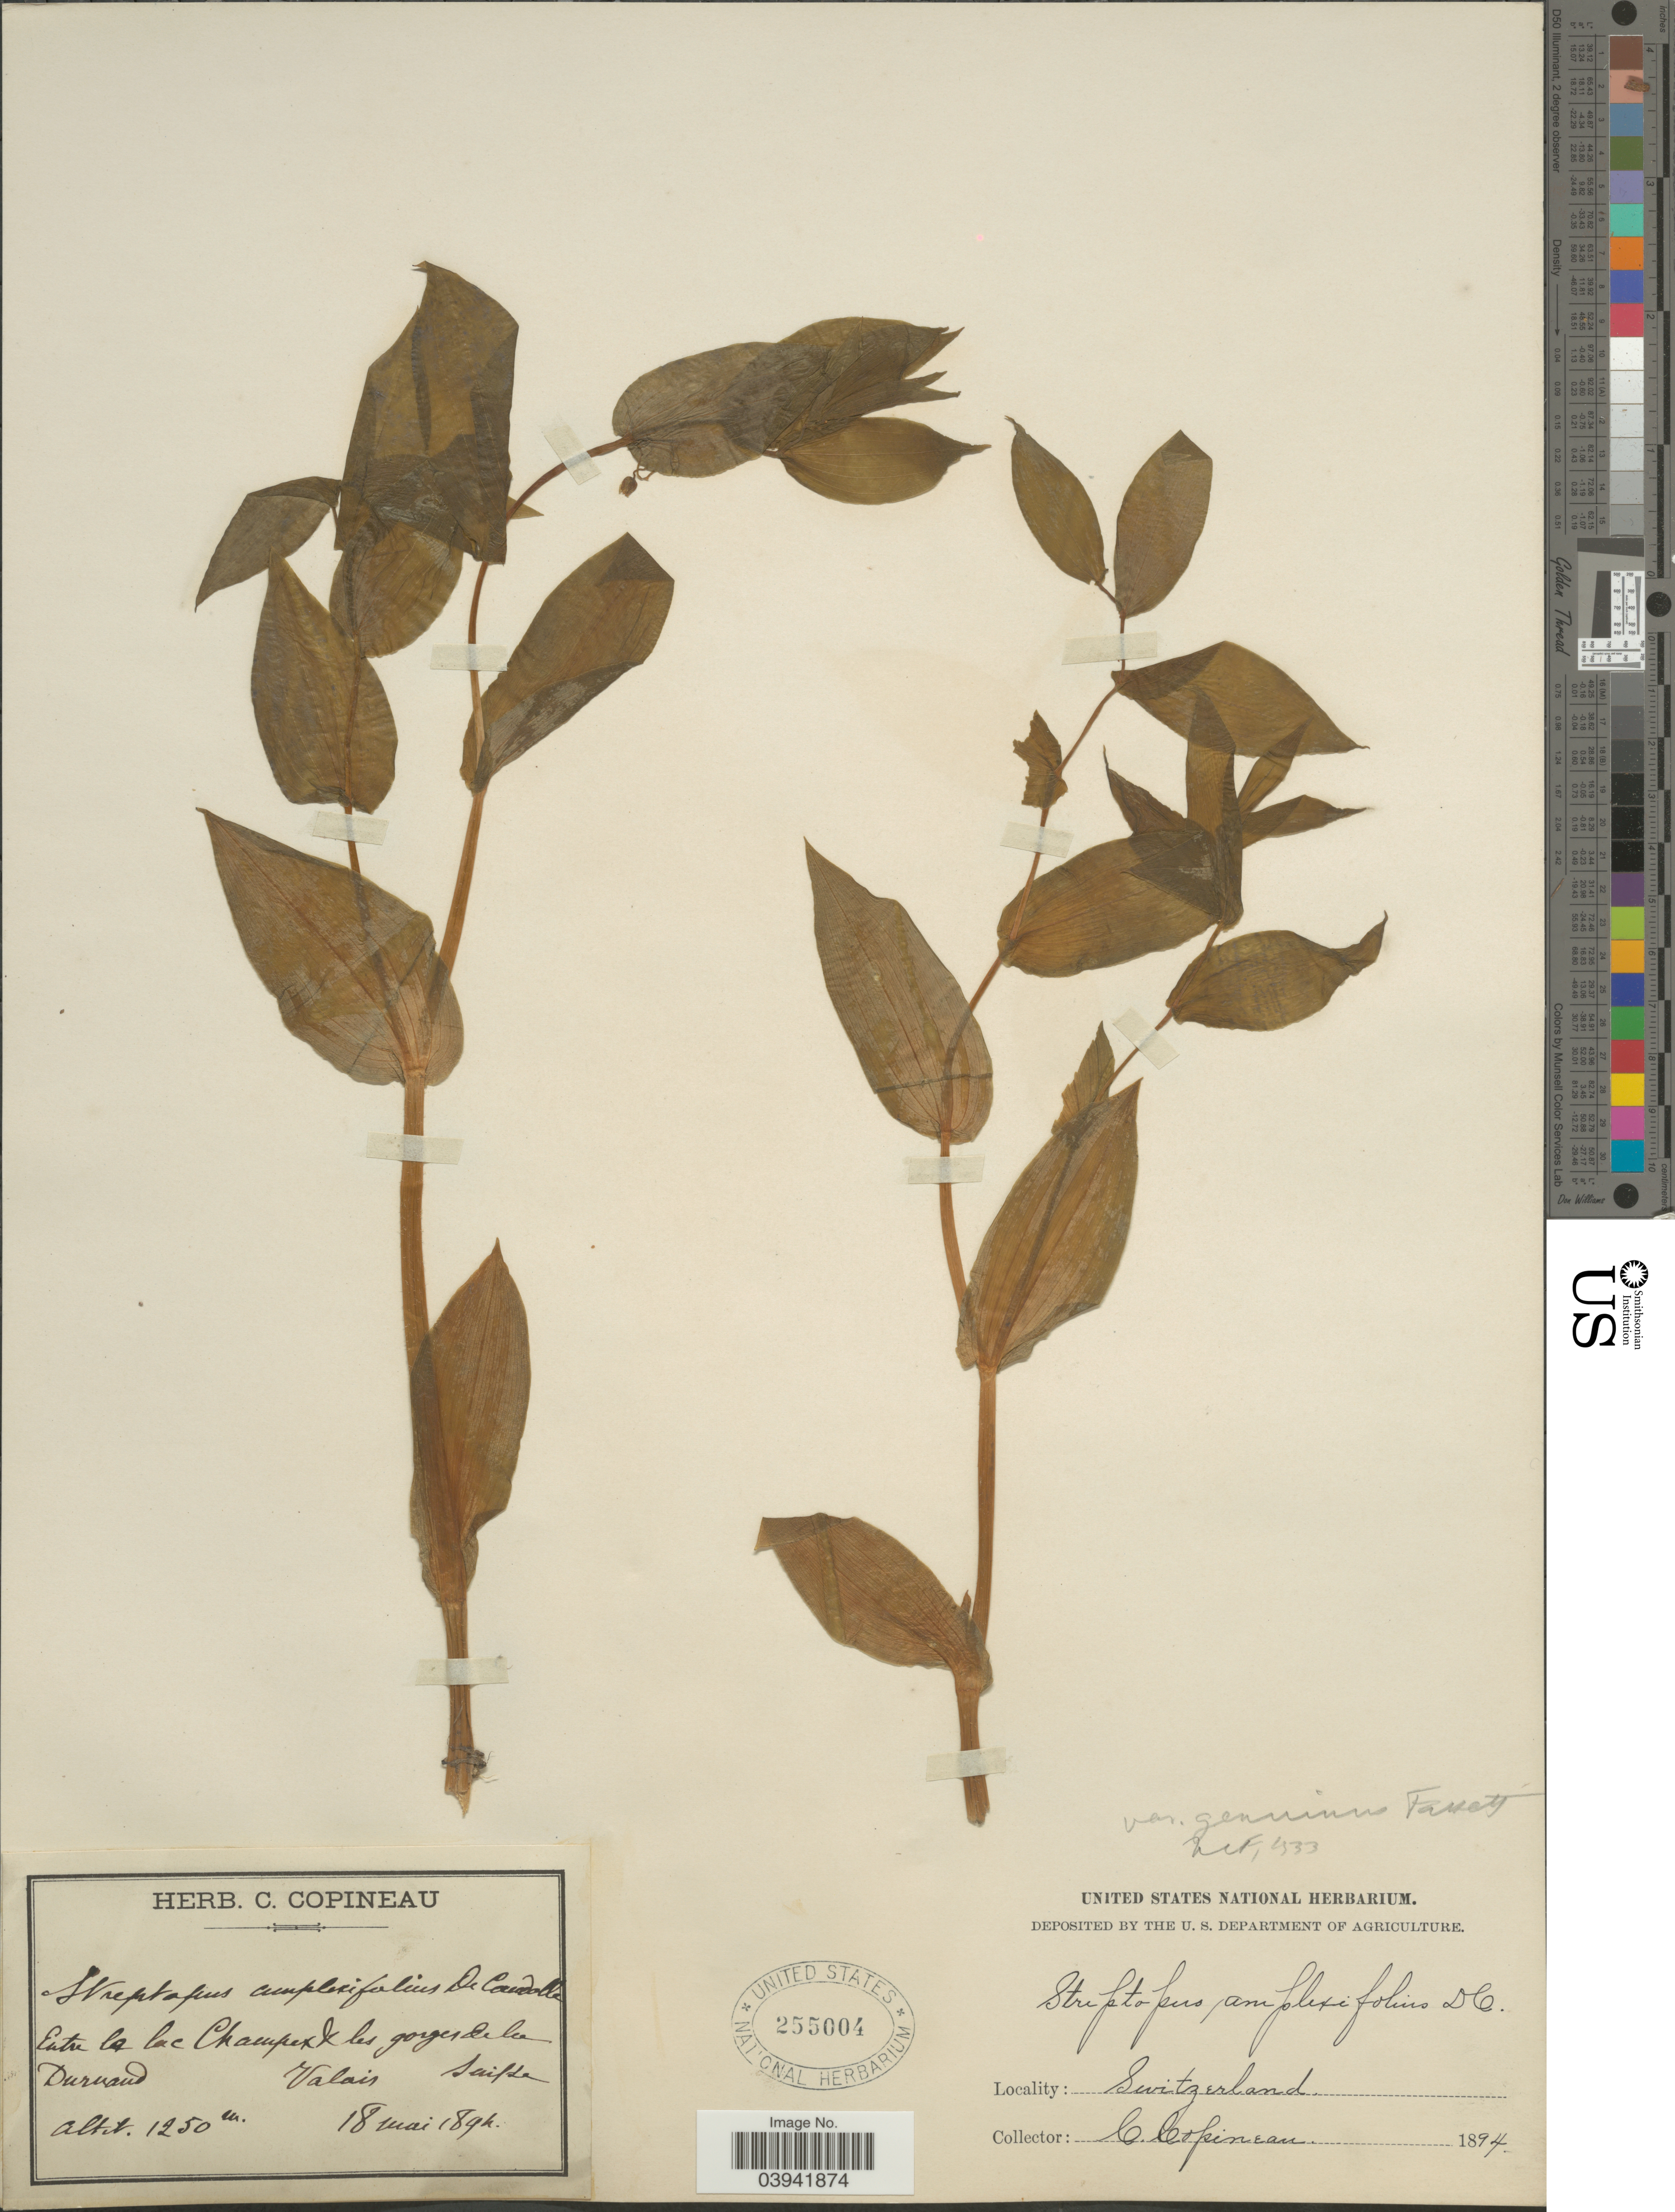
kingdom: Plantae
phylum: Tracheophyta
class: Liliopsida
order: Liliales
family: Liliaceae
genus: Streptopus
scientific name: Streptopus amplexifolius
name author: (L.) DC.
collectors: C. Copineau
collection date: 1894-05-18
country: Switzerland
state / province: Valais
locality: Entre la lac Chaeupex les gorges delie Durnand. Suisse.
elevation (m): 1250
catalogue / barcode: US 255004